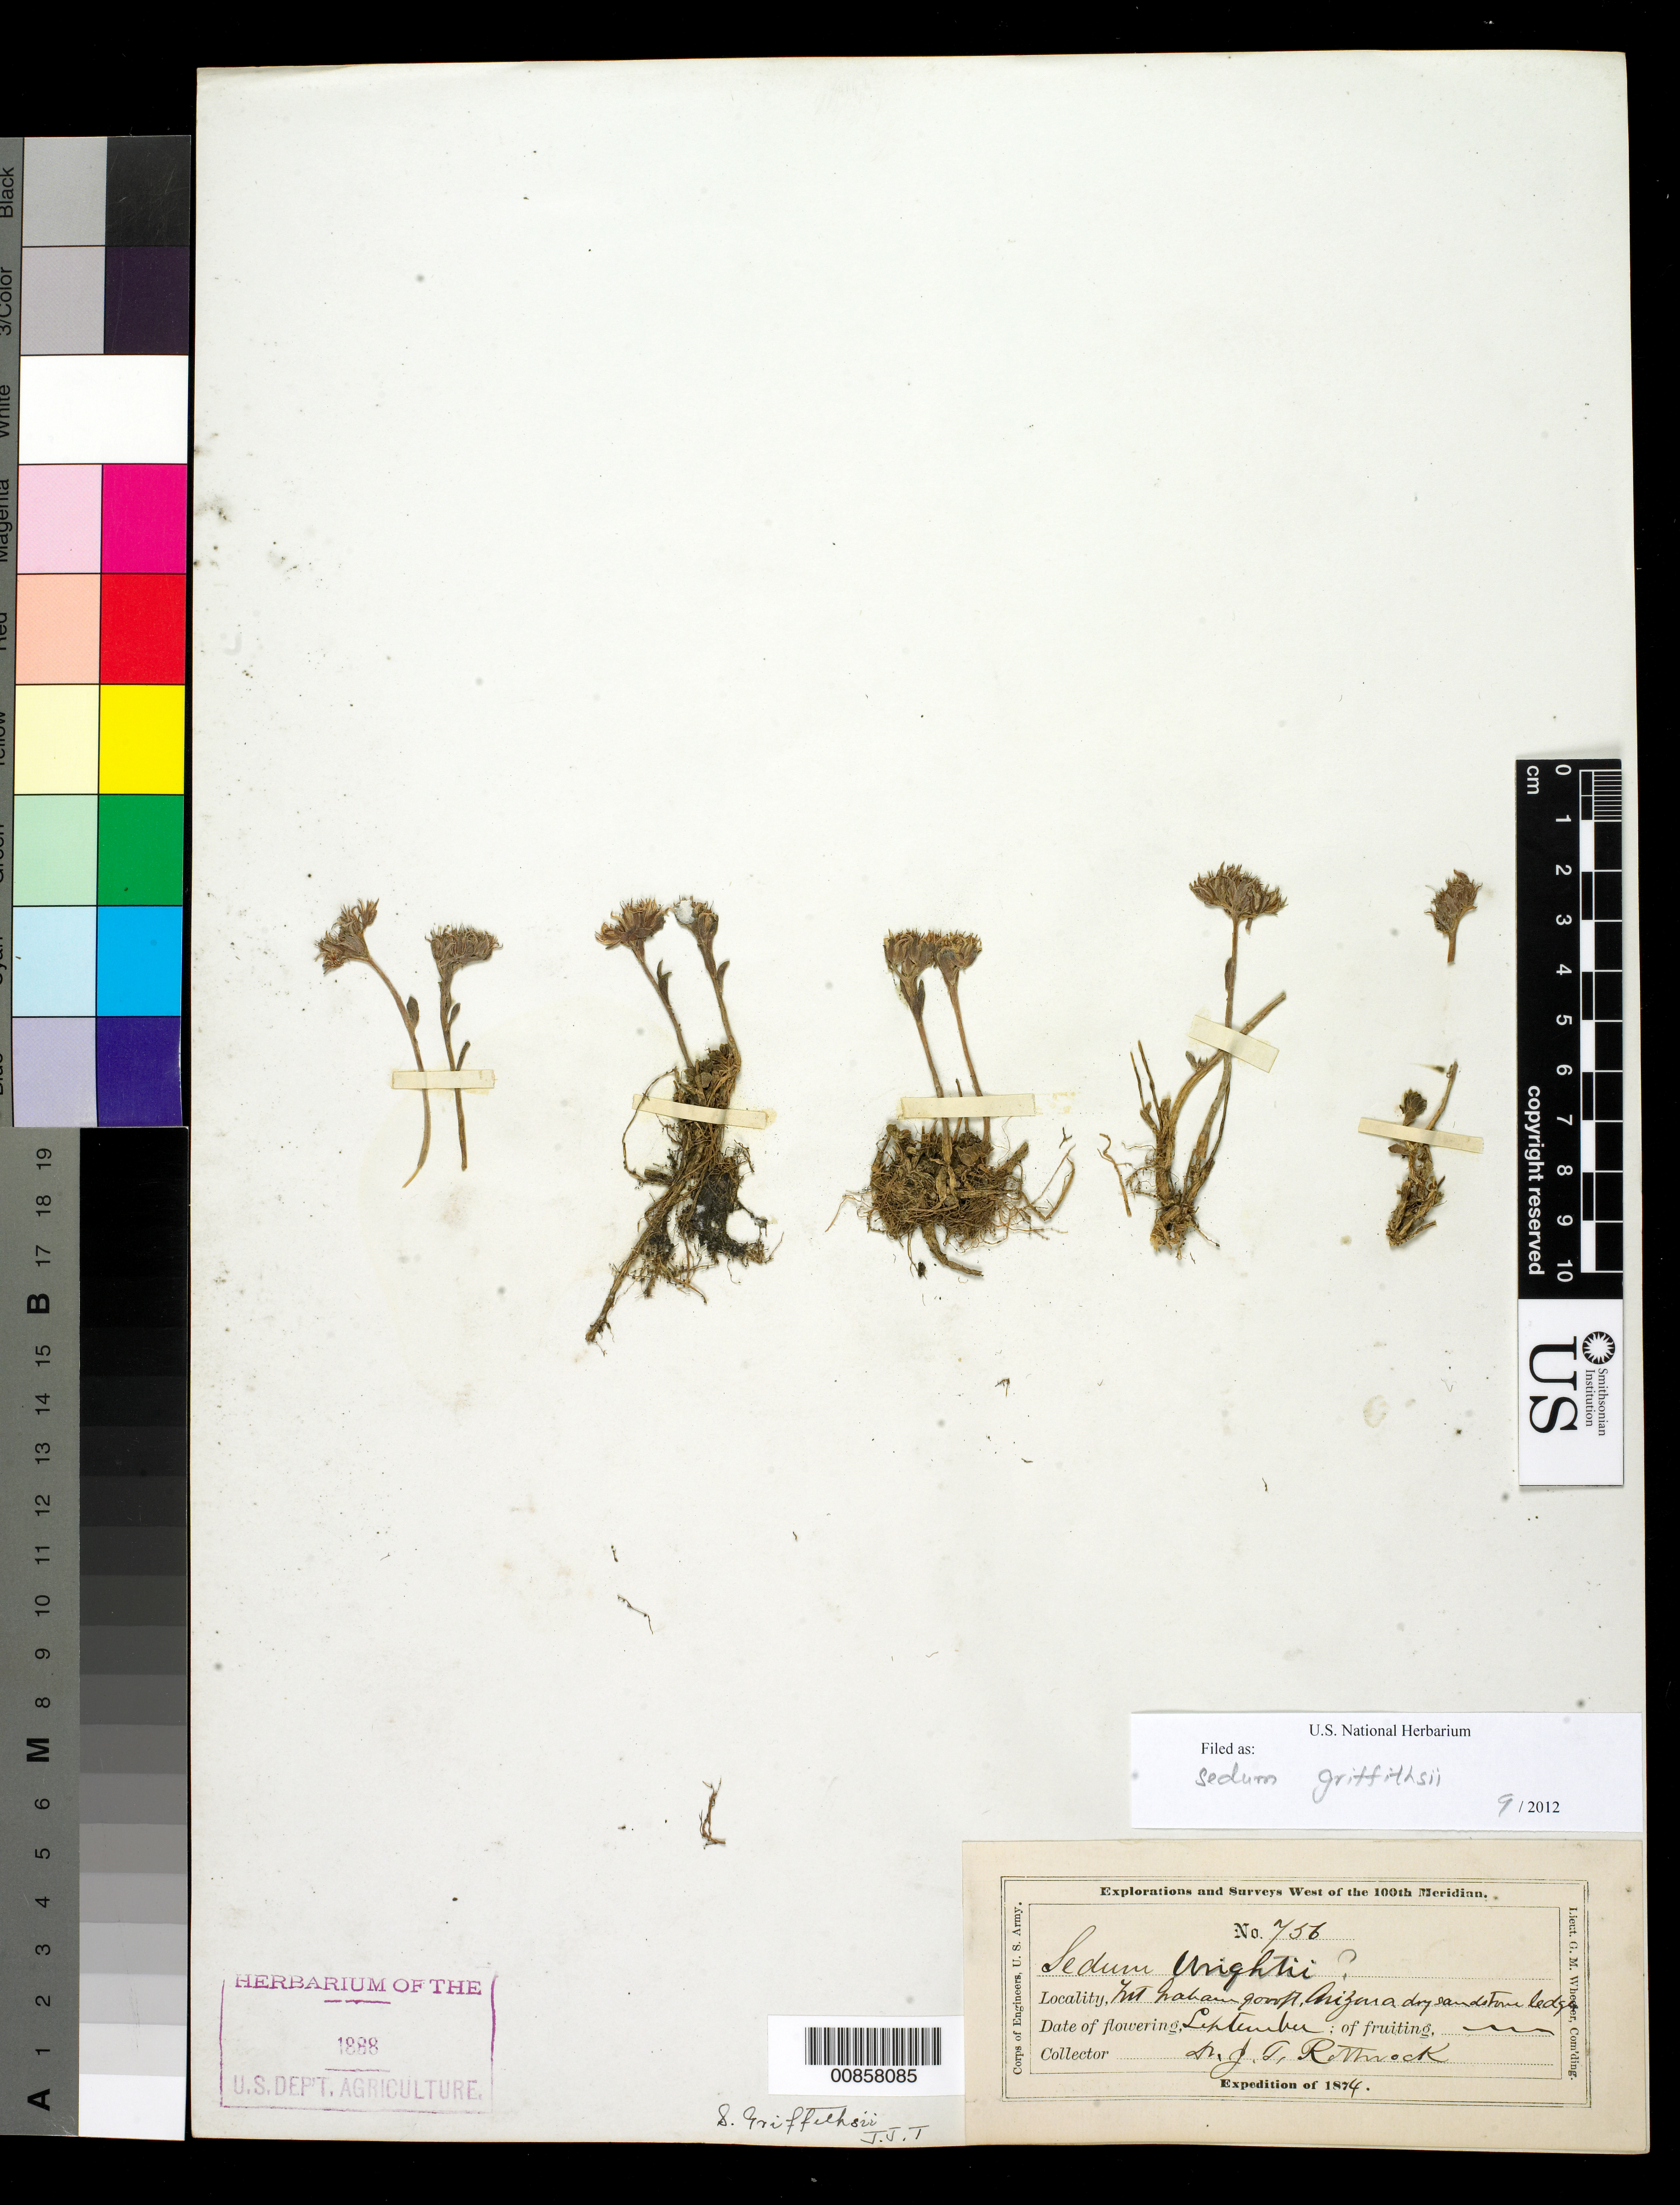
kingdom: Plantae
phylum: Tracheophyta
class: Magnoliopsida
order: Saxifragales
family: Crassulaceae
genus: Sedum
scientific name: Sedum griffithsii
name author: Rose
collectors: J. T. Rothrock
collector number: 756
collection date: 1874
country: United States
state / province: Arizona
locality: Mount Graham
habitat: Dry sandstone ledge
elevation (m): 2743